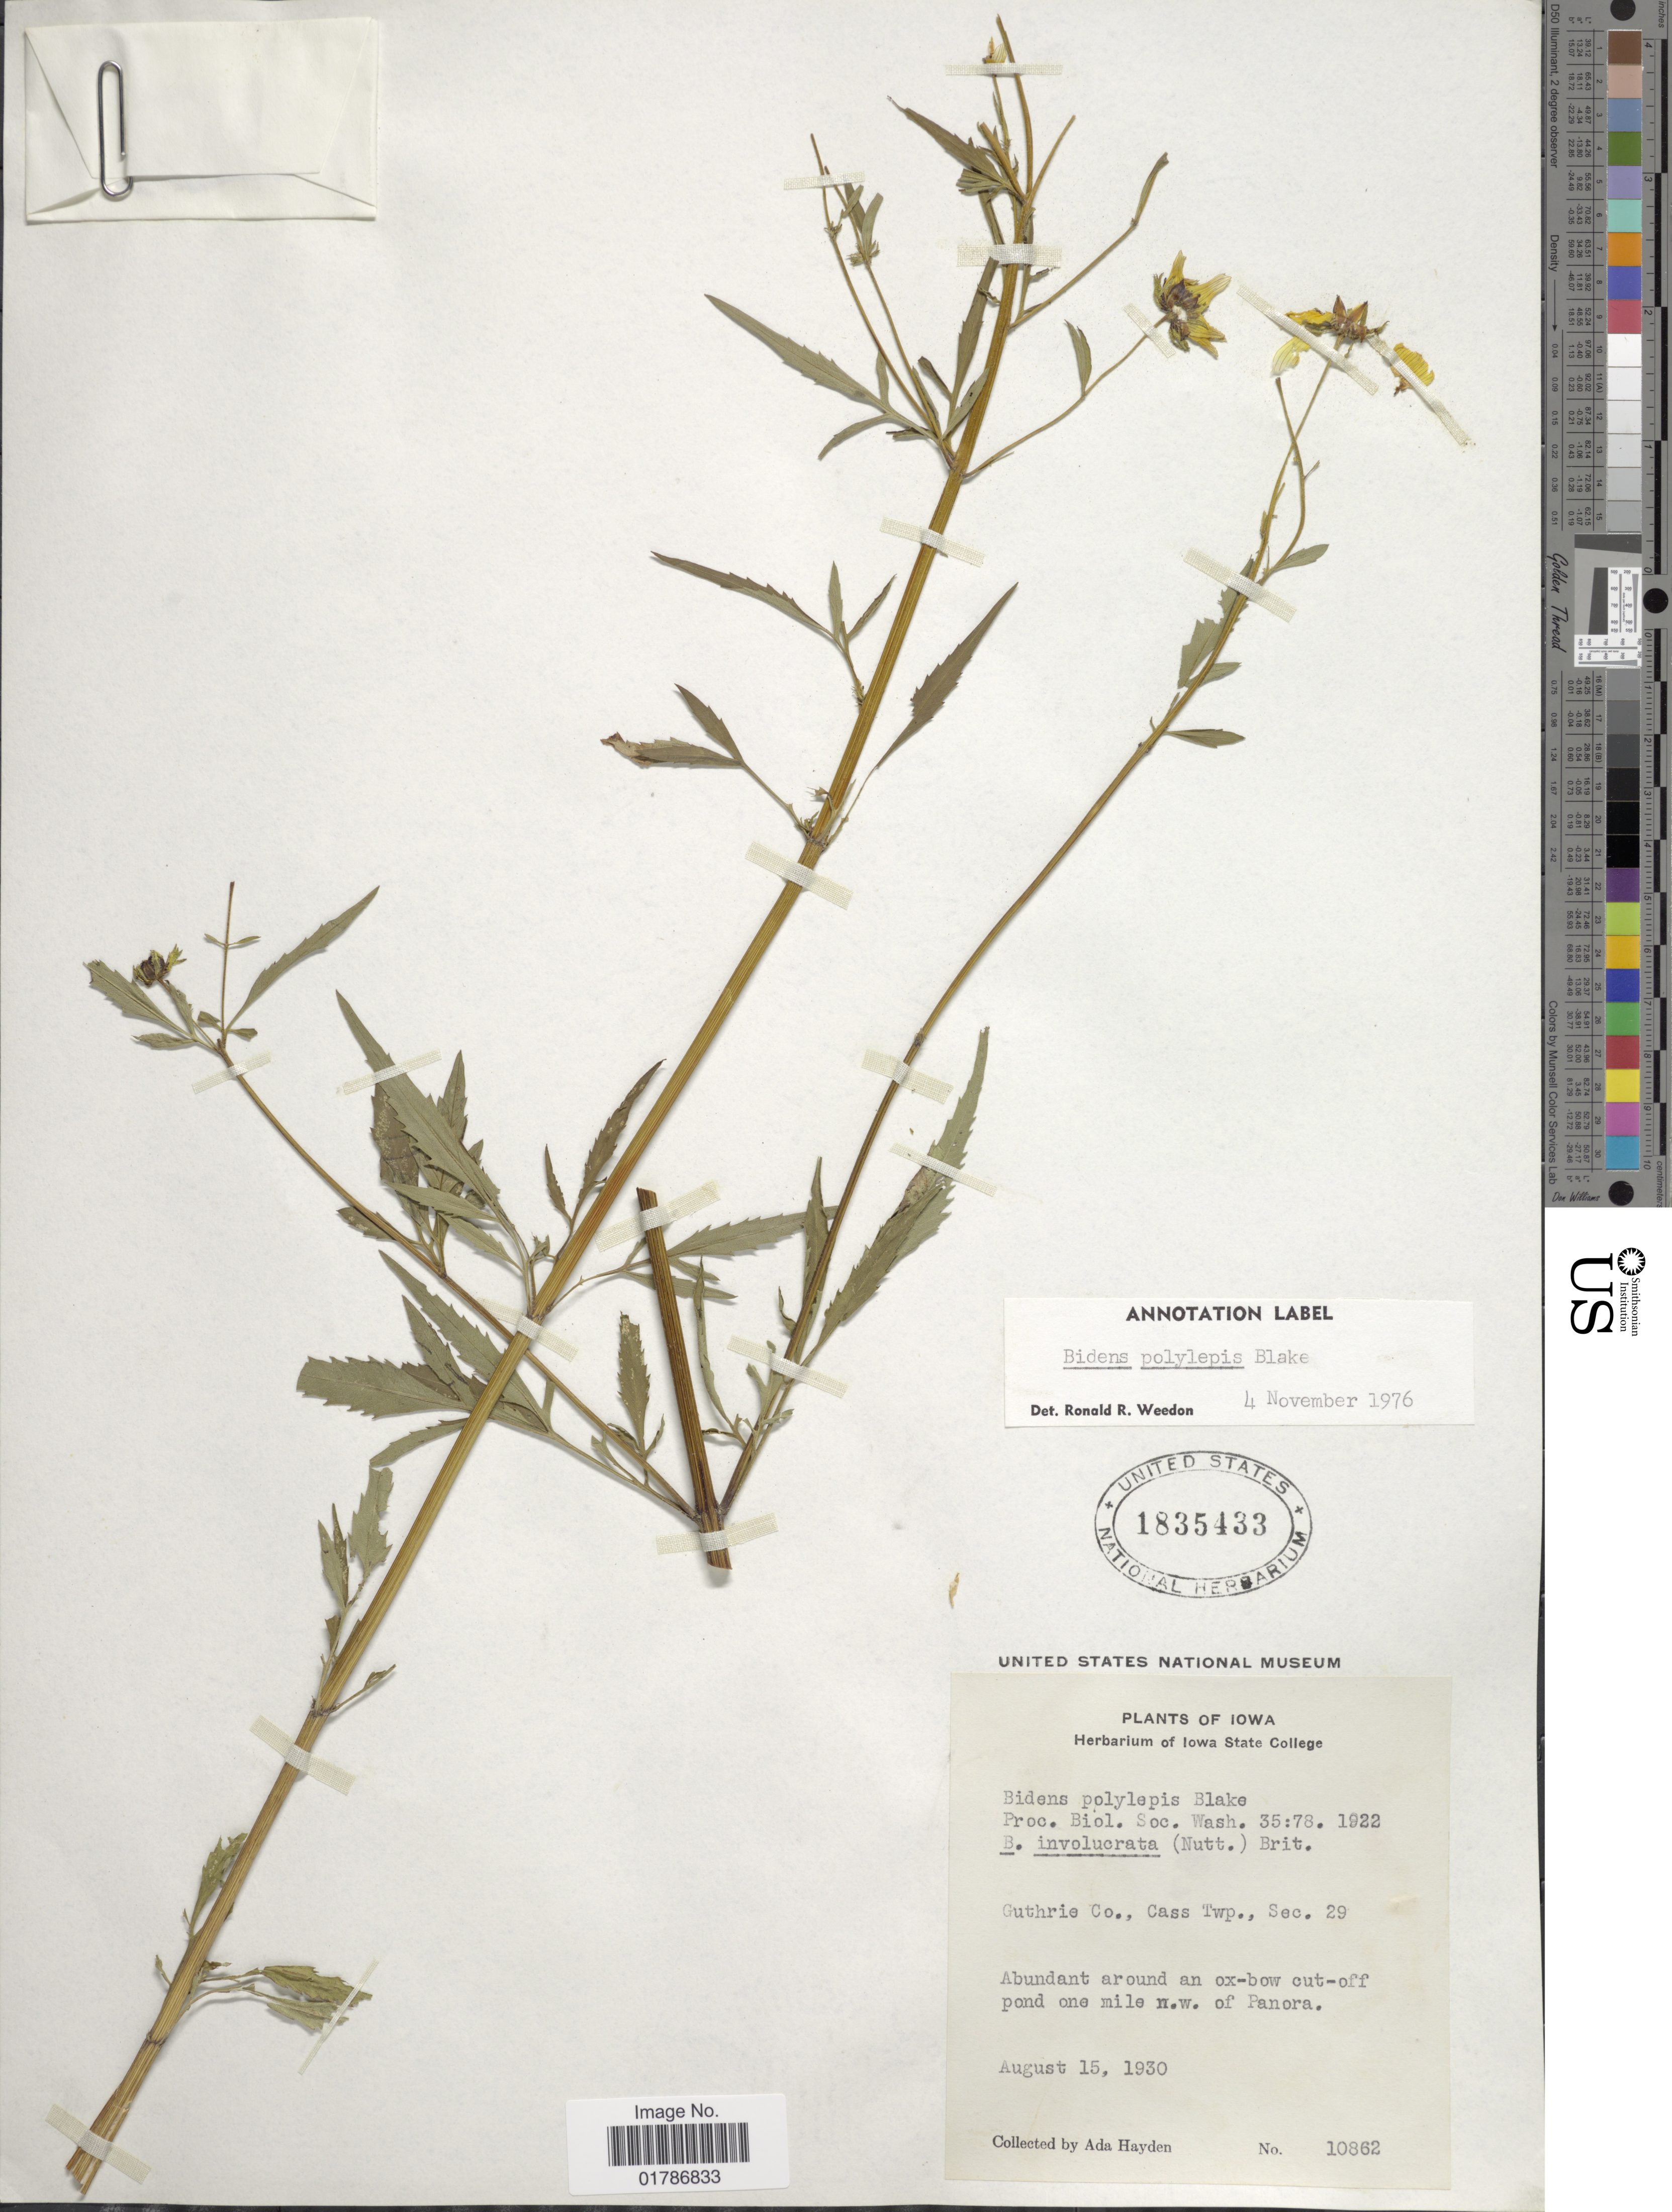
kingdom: Plantae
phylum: Tracheophyta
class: Magnoliopsida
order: Asterales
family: Asteraceae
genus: Bidens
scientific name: Bidens polylepis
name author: S.F. Blake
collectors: Ada Hayden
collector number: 10862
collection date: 1930-08-15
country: United States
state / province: Iowa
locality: Guthrie Co., Cass Twp., Sec. 29, One mile n. w. of Panora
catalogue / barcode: US 1835433